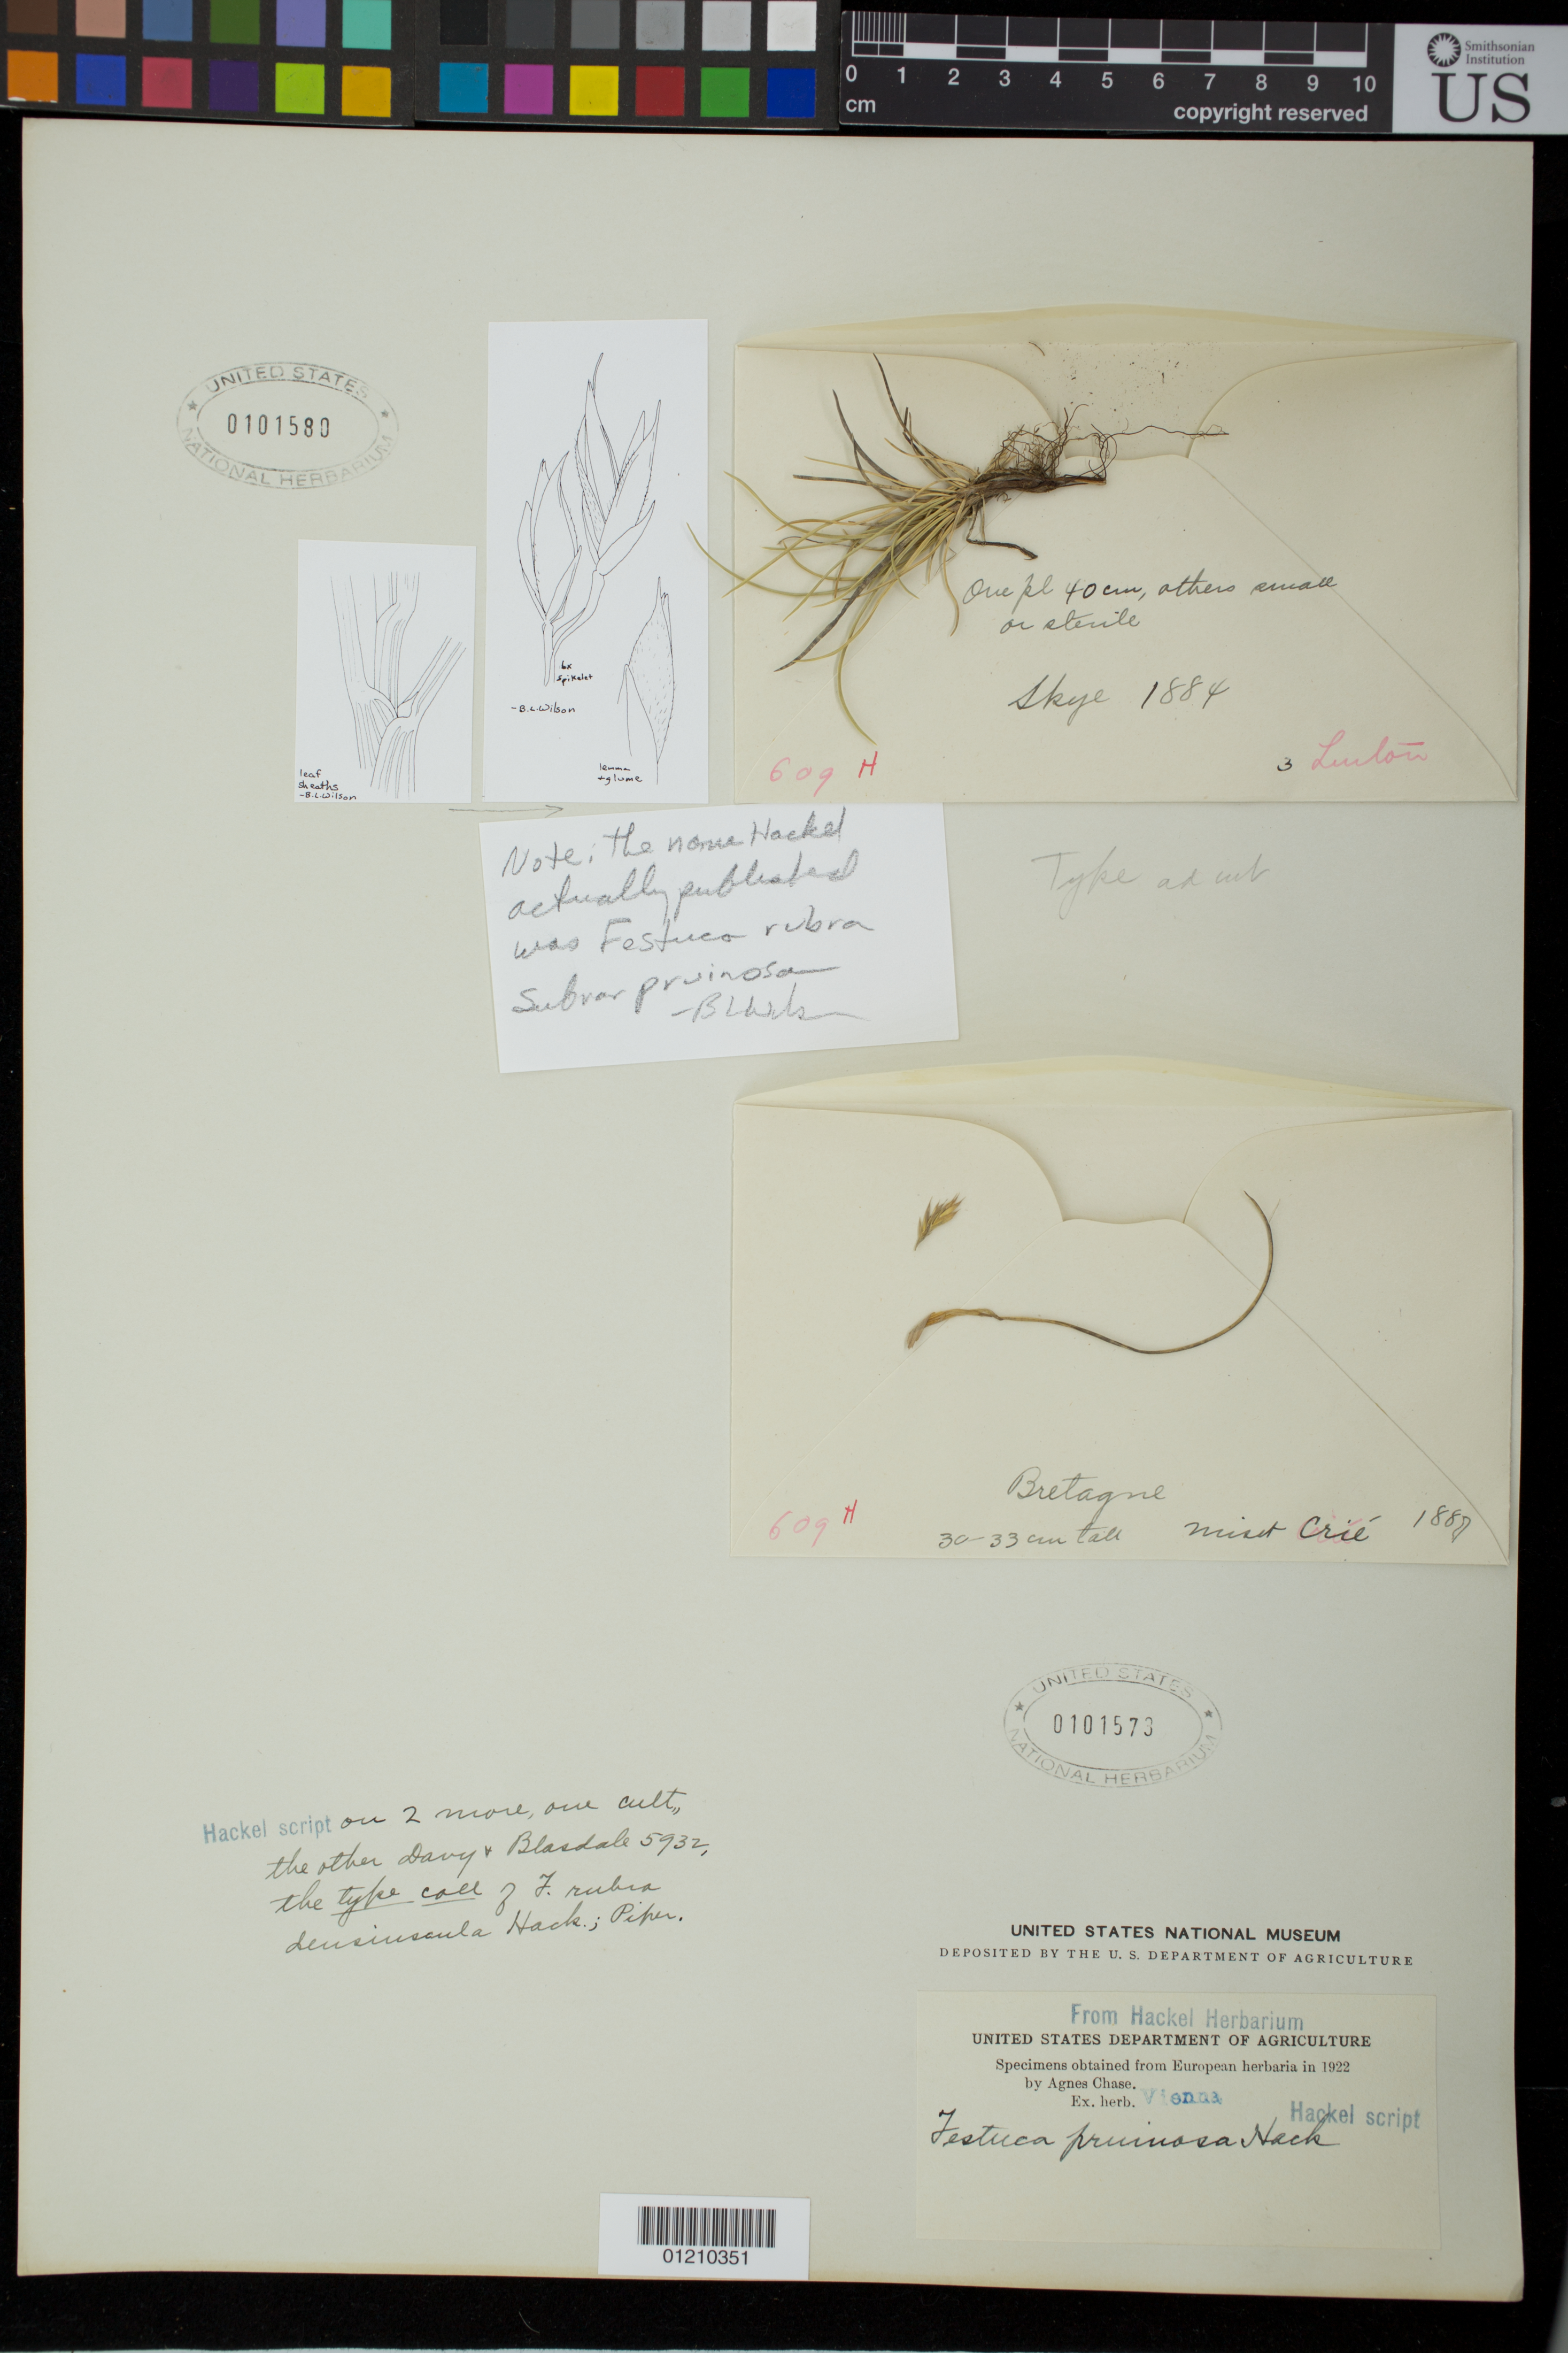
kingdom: Plantae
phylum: Tracheophyta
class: Liliopsida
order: Poales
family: Poaceae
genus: Festuca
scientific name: Festuca rubra subvar. pruinosa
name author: Hack.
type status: Isotype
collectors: E. Linton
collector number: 3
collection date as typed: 1884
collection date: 1884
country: United Kingdom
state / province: Scotland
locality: Skye.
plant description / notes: Fragmentary material of type specimen ex herb. Vienna.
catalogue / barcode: US 101580